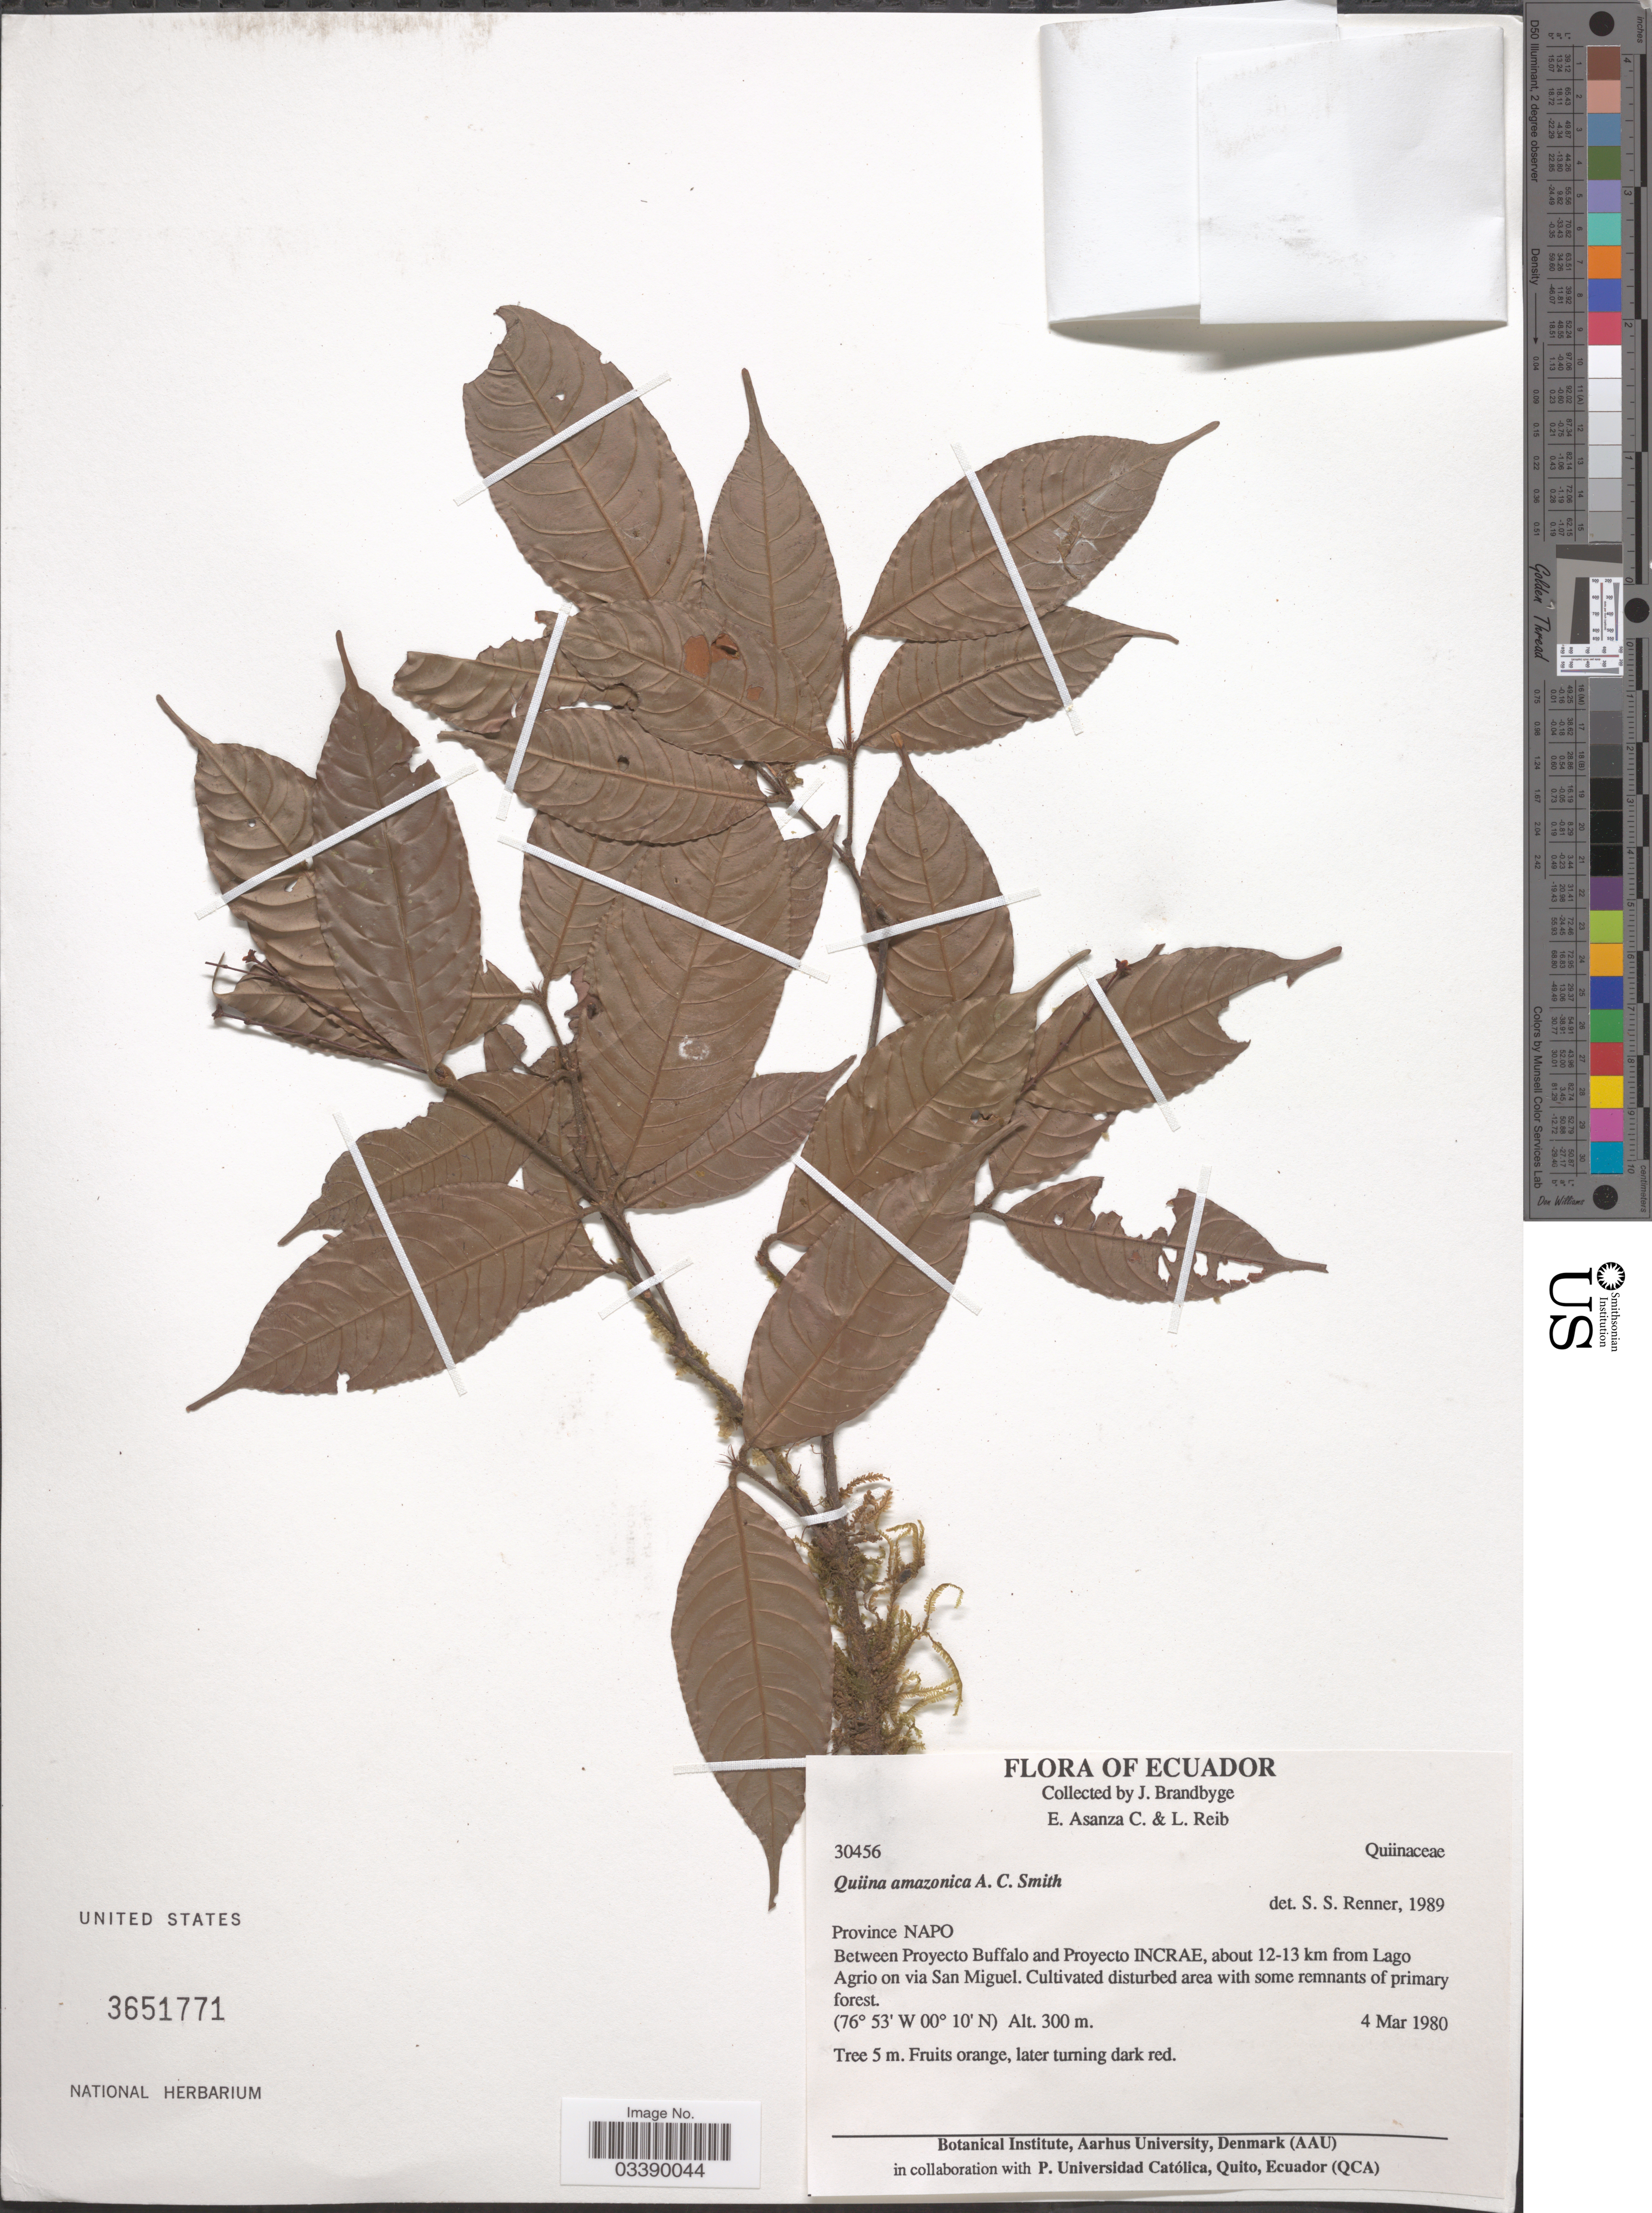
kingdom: Plantae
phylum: Tracheophyta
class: Magnoliopsida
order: Malpighiales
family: Quiinaceae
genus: Quiina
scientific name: Quiina amazonica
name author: A.C. Sm.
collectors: J. Brandbyge, E. Asanza C. & L. Reib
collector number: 30456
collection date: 1980-03-04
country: Ecuador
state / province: Napo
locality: Between Proyecto Buffalo and Proyecto INCRAE, about 12-13 km from Lago Agrio on via San Miguel.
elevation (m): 300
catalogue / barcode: US 3651771